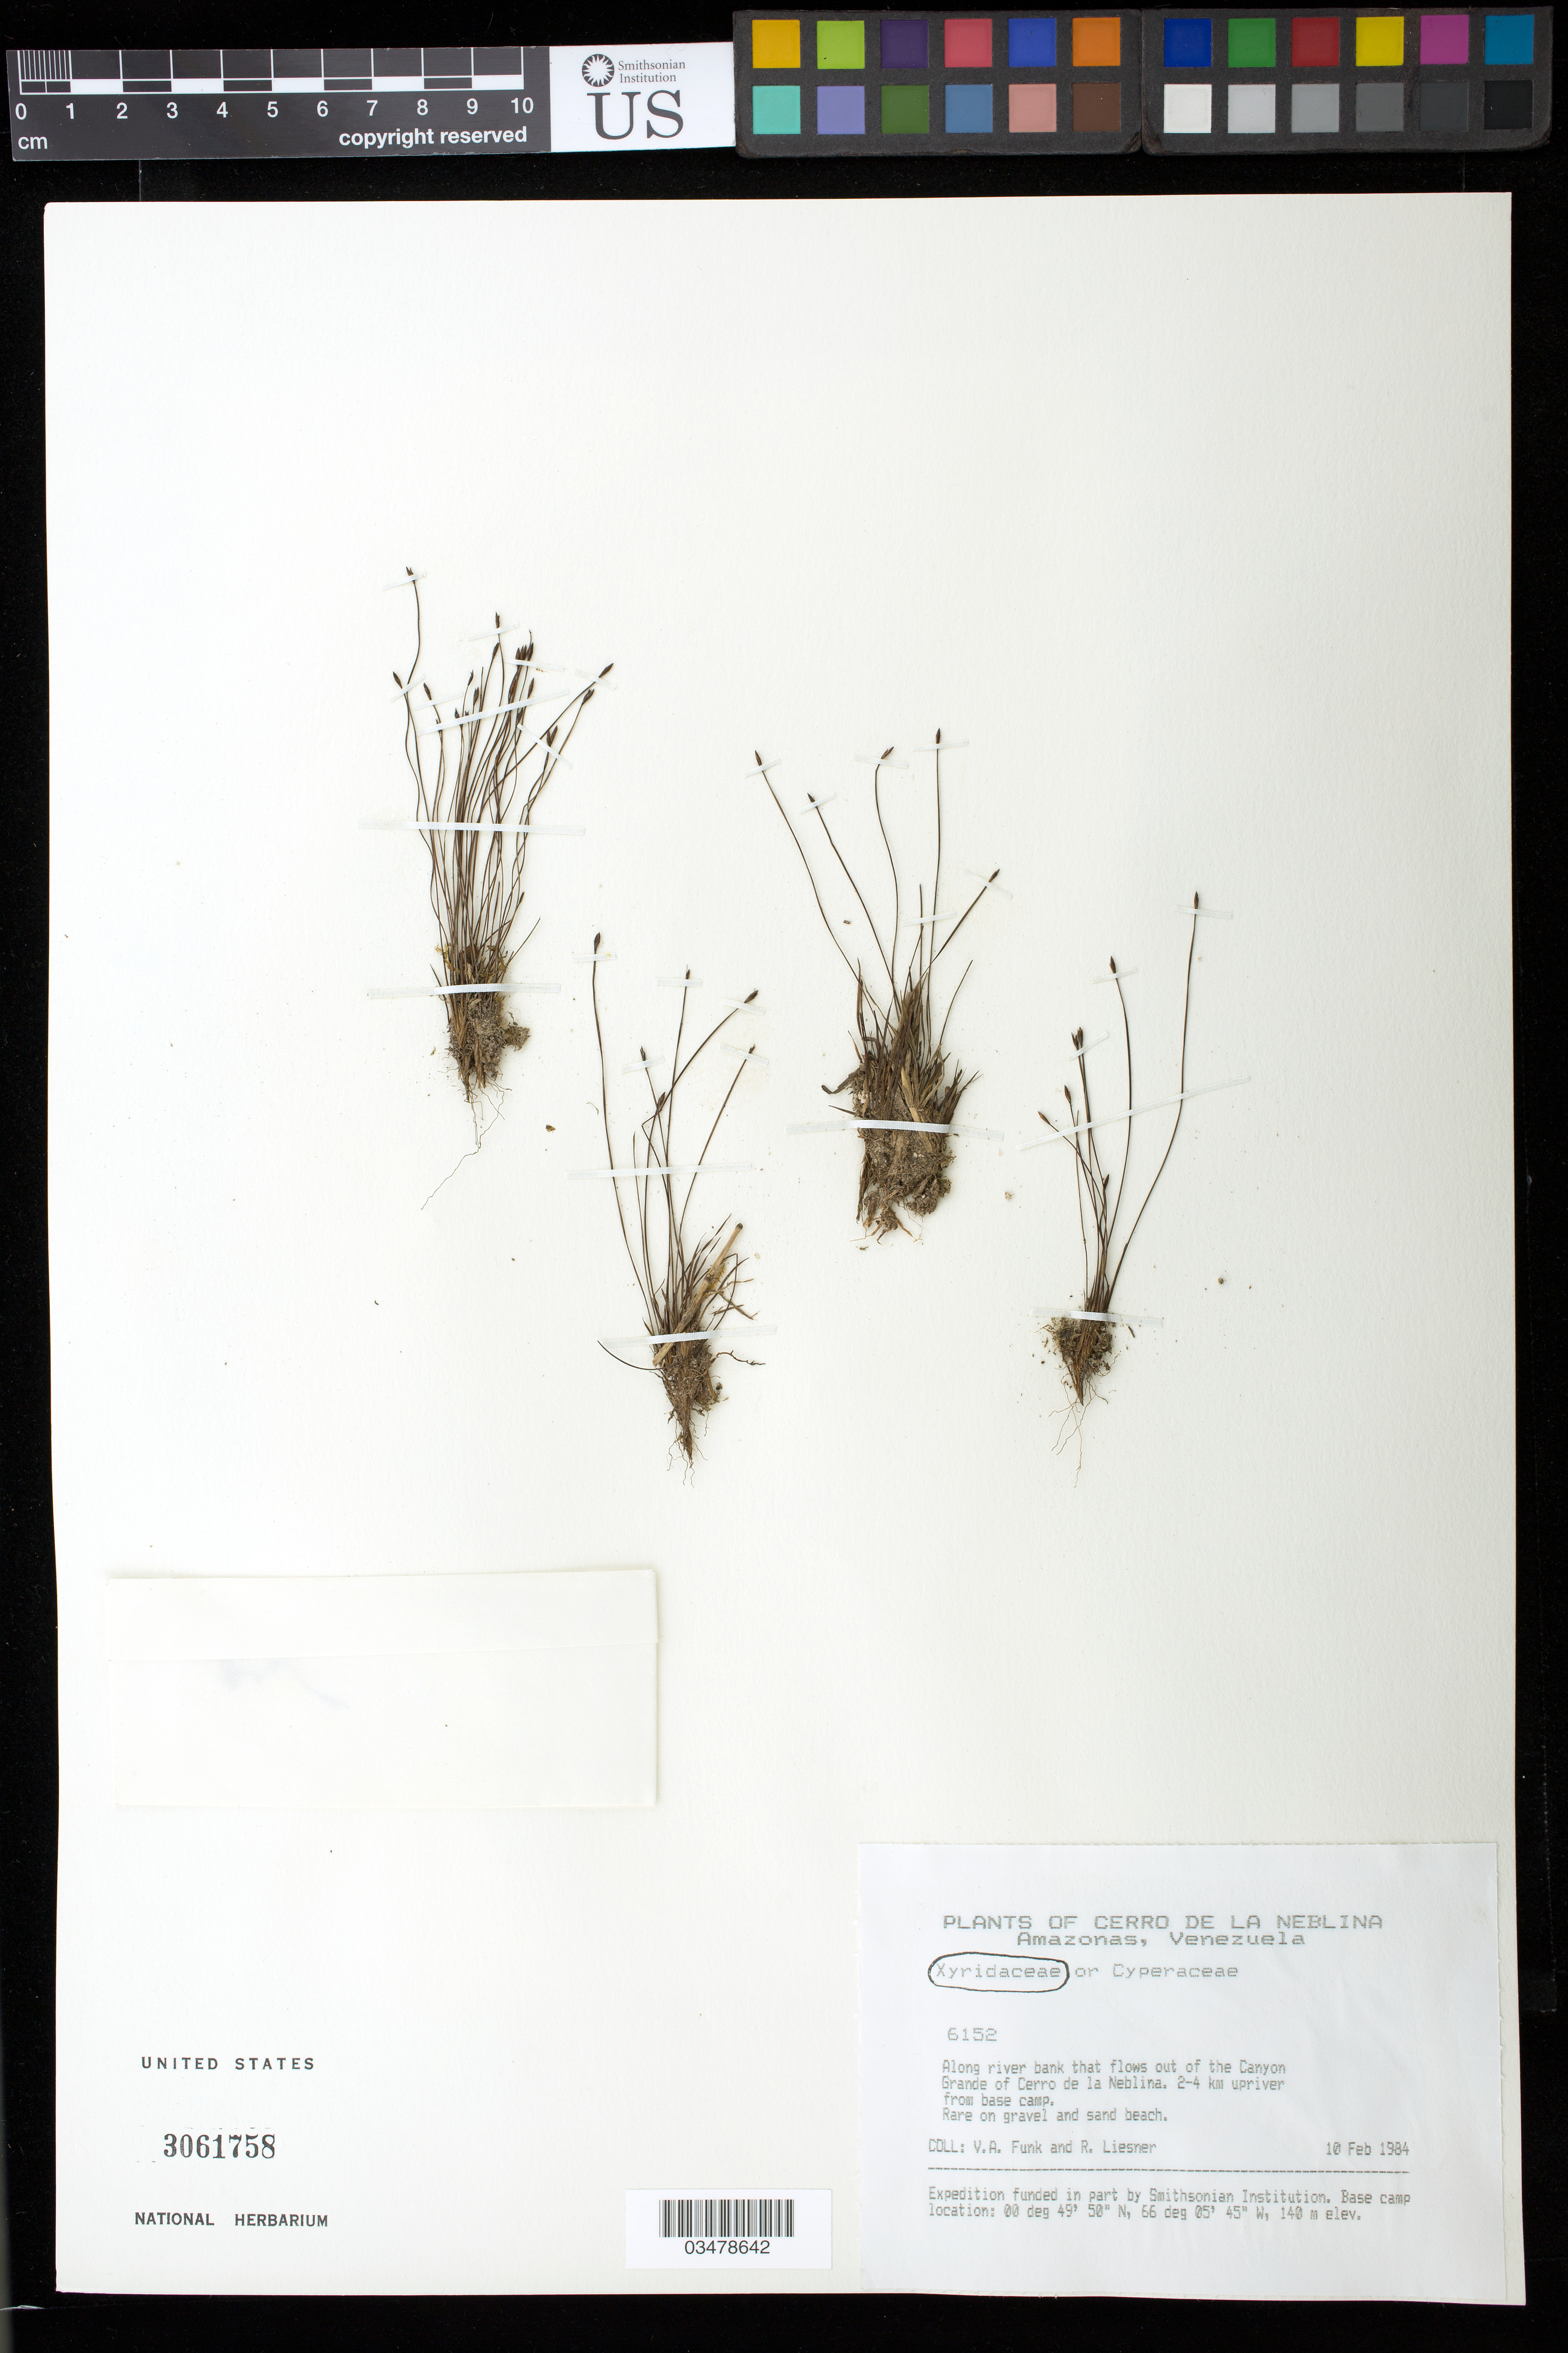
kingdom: Plantae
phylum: Tracheophyta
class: Liliopsida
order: Poales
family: Xyridaceae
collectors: V. Funk & R. L. Liesner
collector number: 6152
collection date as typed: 10 Feb 1984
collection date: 1984-02-10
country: Venezuela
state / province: Amazonas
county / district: Río Negro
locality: Canyon Grande, Cerro de la Neblina, 2-4 km upriver from base camp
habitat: On gravel and sand beach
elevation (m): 140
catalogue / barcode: US 3061758